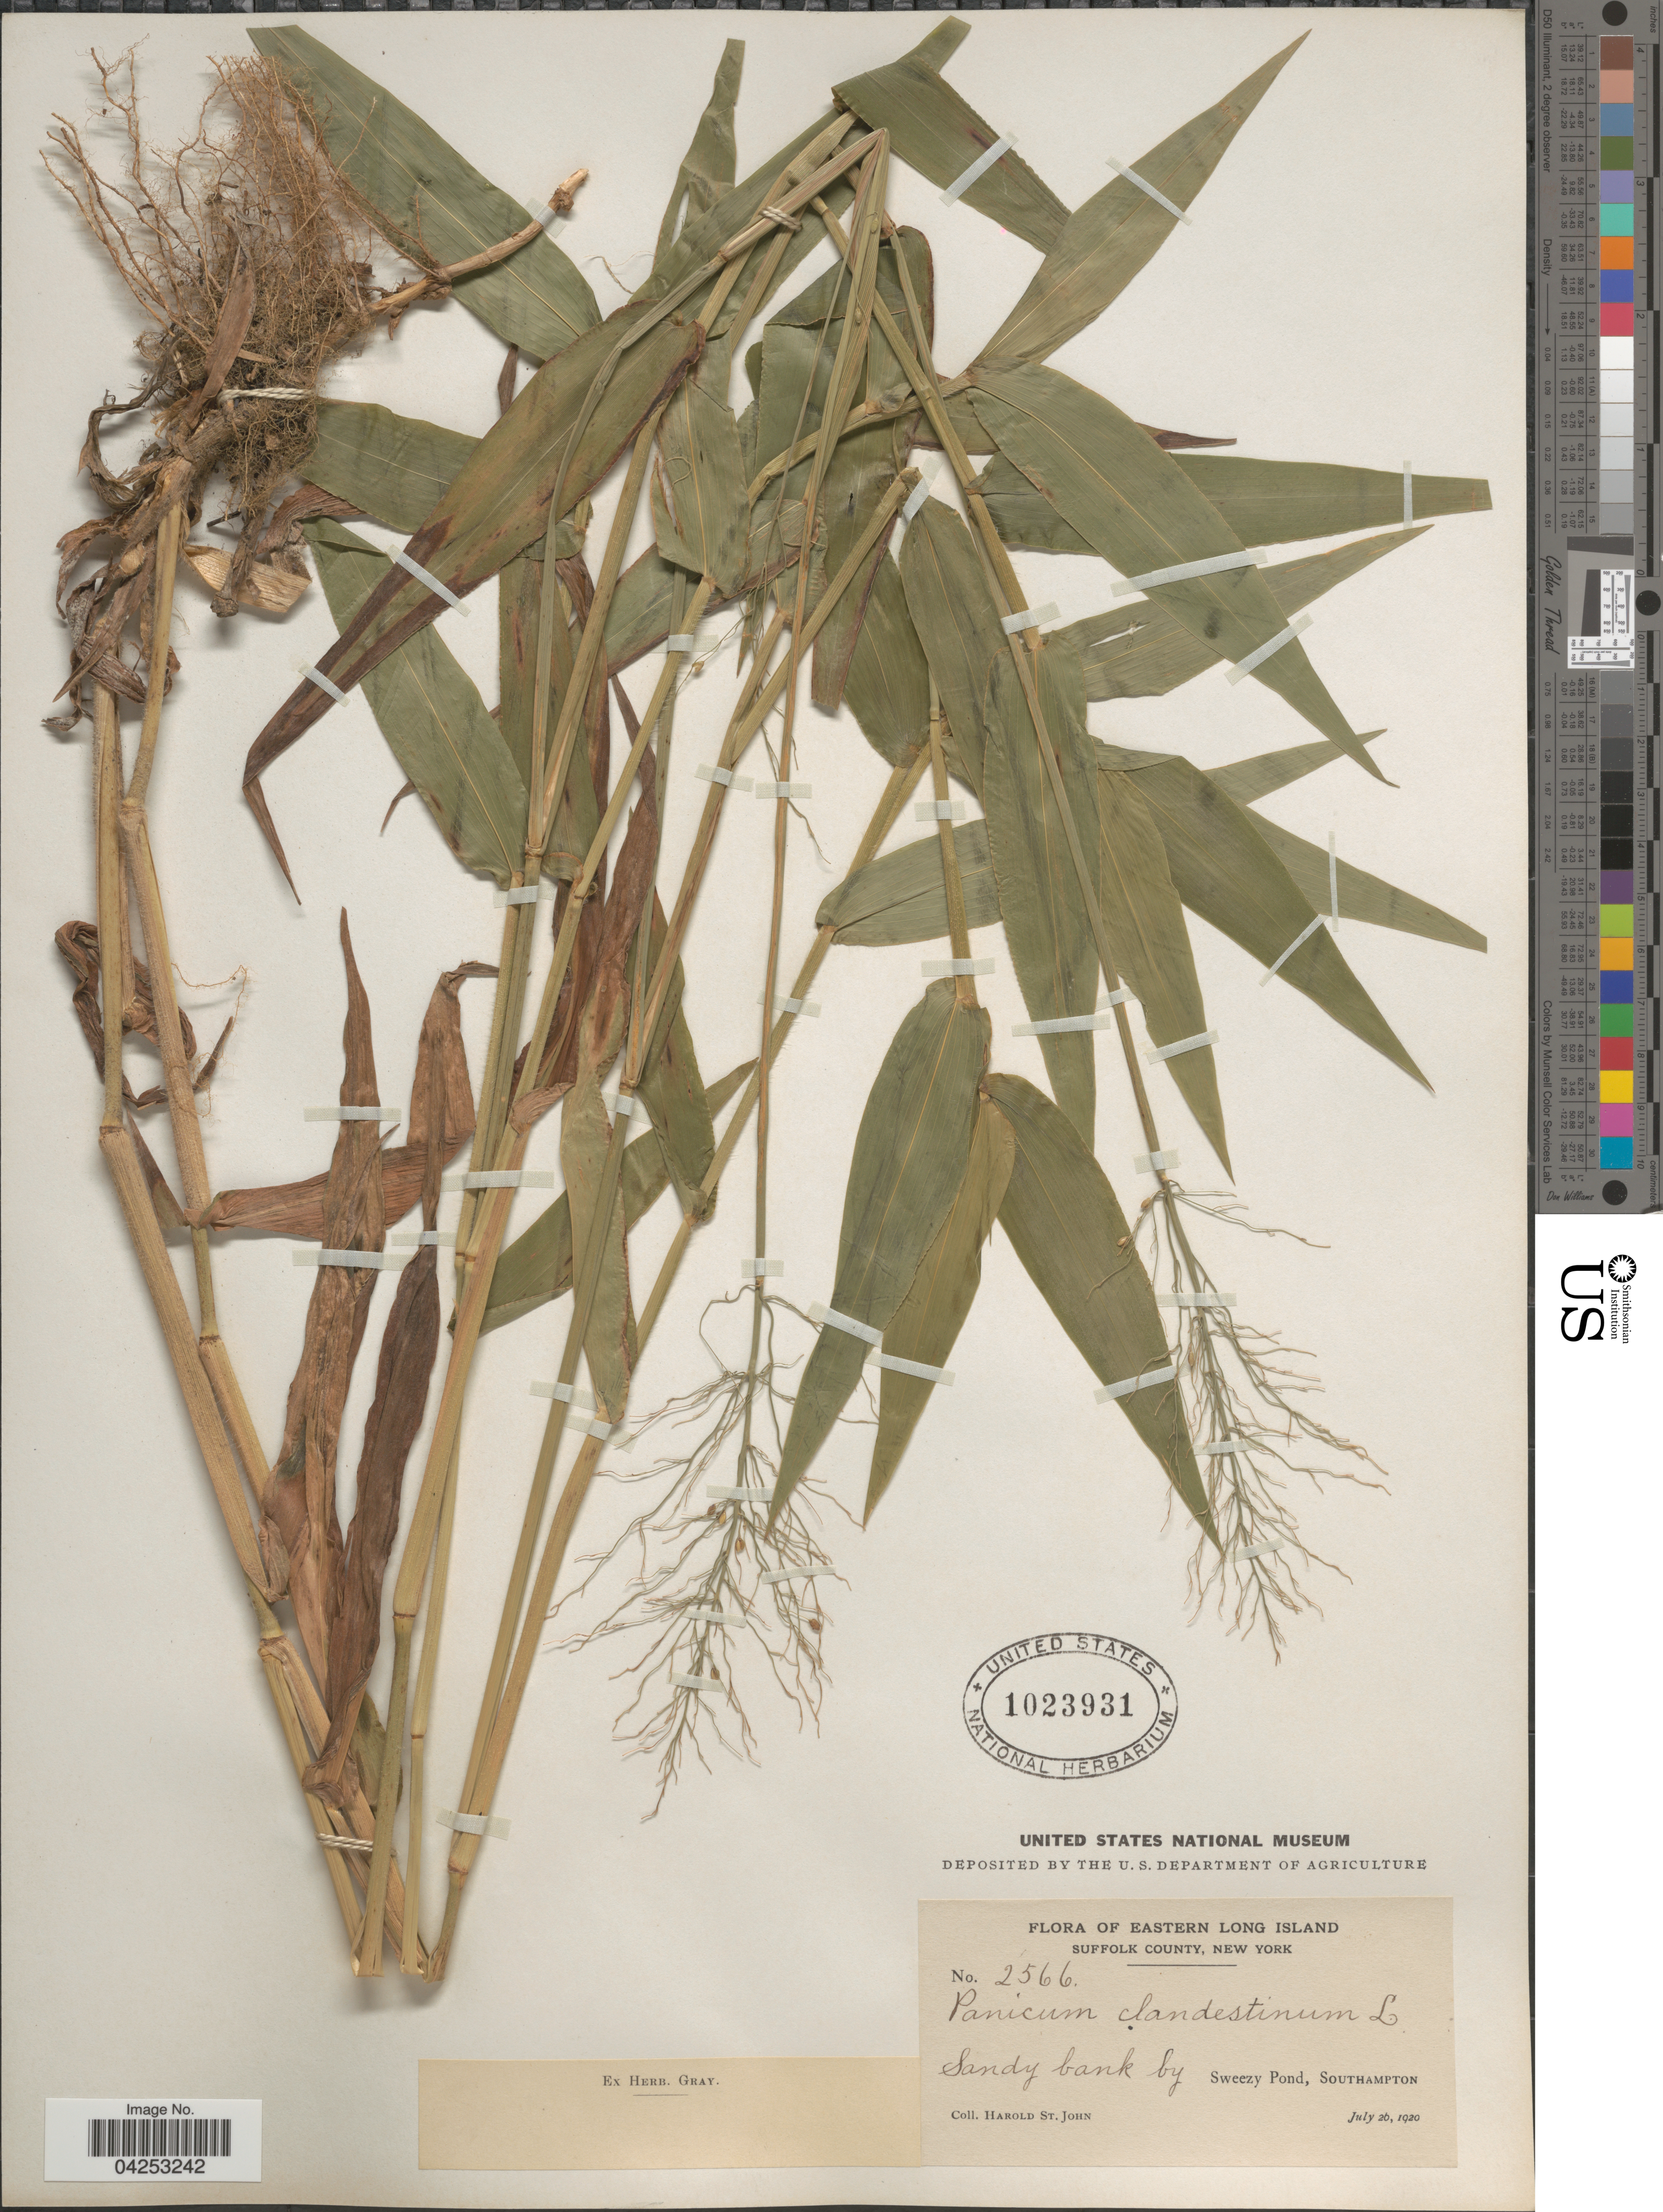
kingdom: Plantae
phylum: Tracheophyta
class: Liliopsida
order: Poales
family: Poaceae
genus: Dichanthelium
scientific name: Dichanthelium clandestinum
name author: (L.) Gould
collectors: H. St. John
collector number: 2566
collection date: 1920-07-26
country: United States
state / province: New York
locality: Eastern Long Island. Suffolk County. Sandy bank by Sweezy Pond, Southampton.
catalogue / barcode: US 1023931